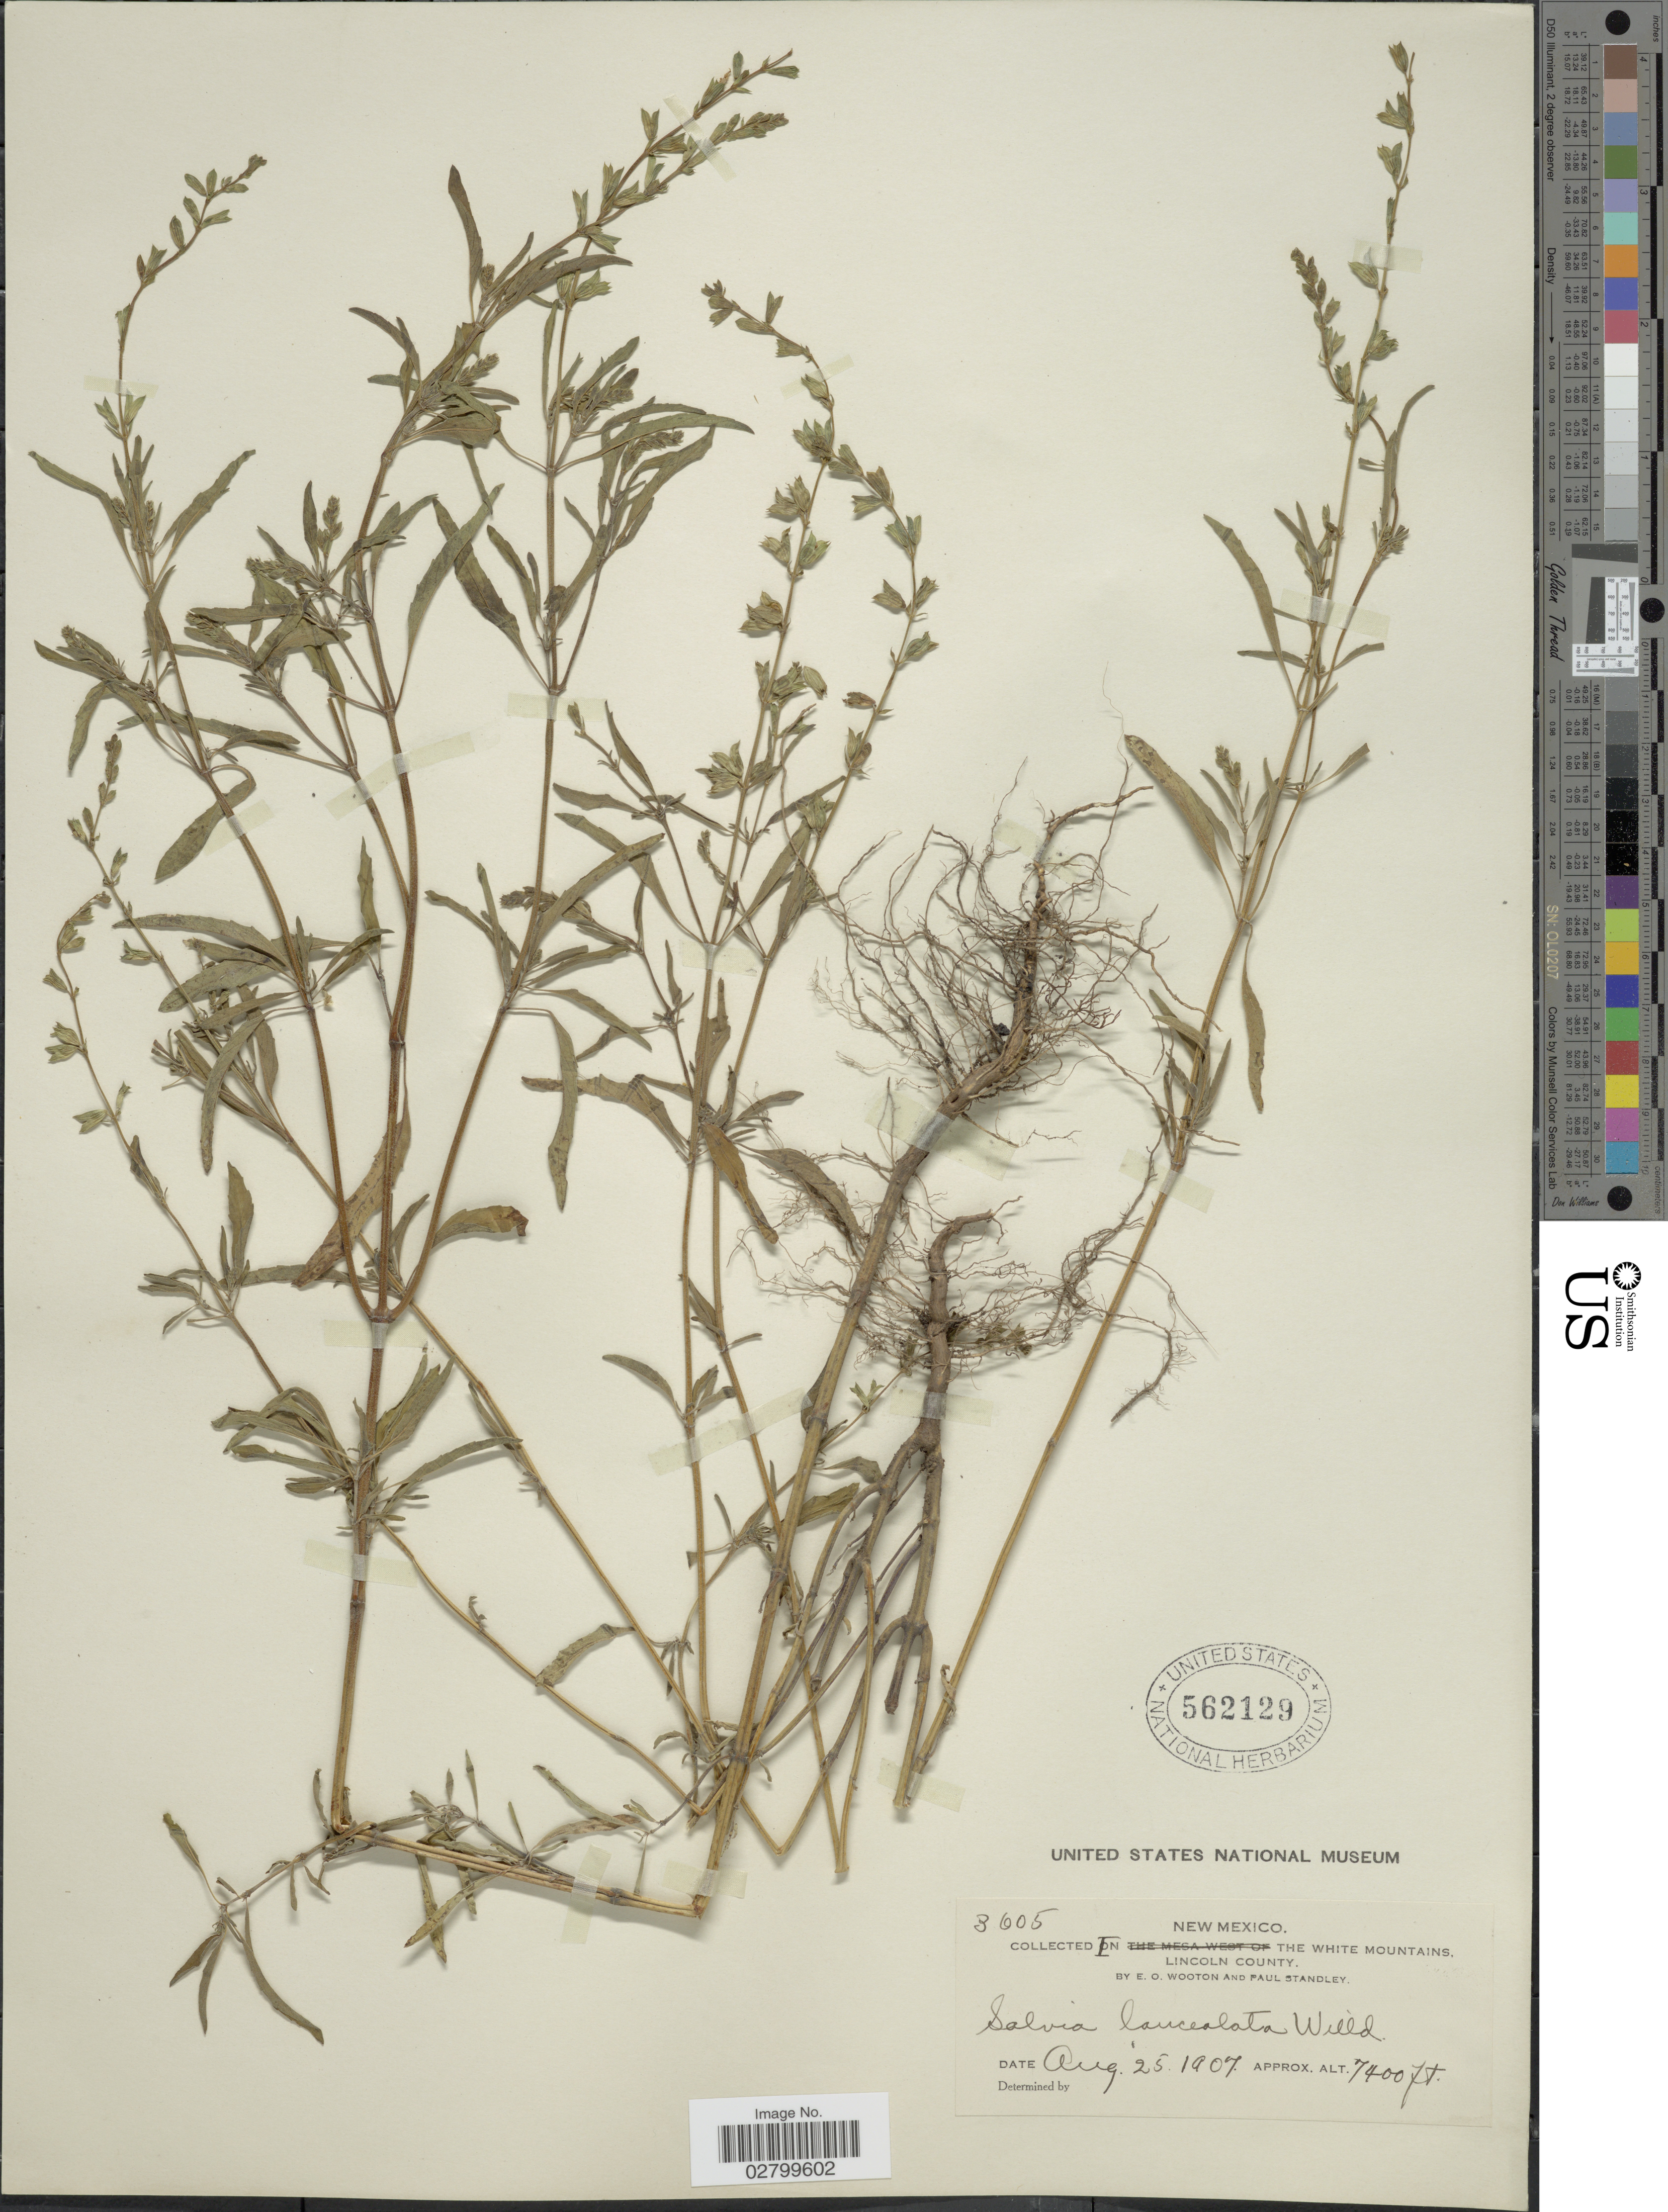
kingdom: Plantae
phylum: Tracheophyta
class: Magnoliopsida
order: Lamiales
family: Lamiaceae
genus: Salvia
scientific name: Salvia lanceolata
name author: Brouss.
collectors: E. O. Wooton & P. C. Standley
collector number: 3605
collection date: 1907-08-25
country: United States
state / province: New Mexico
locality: In the White Mountains, Lincoln County.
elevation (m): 2256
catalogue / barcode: US 562129